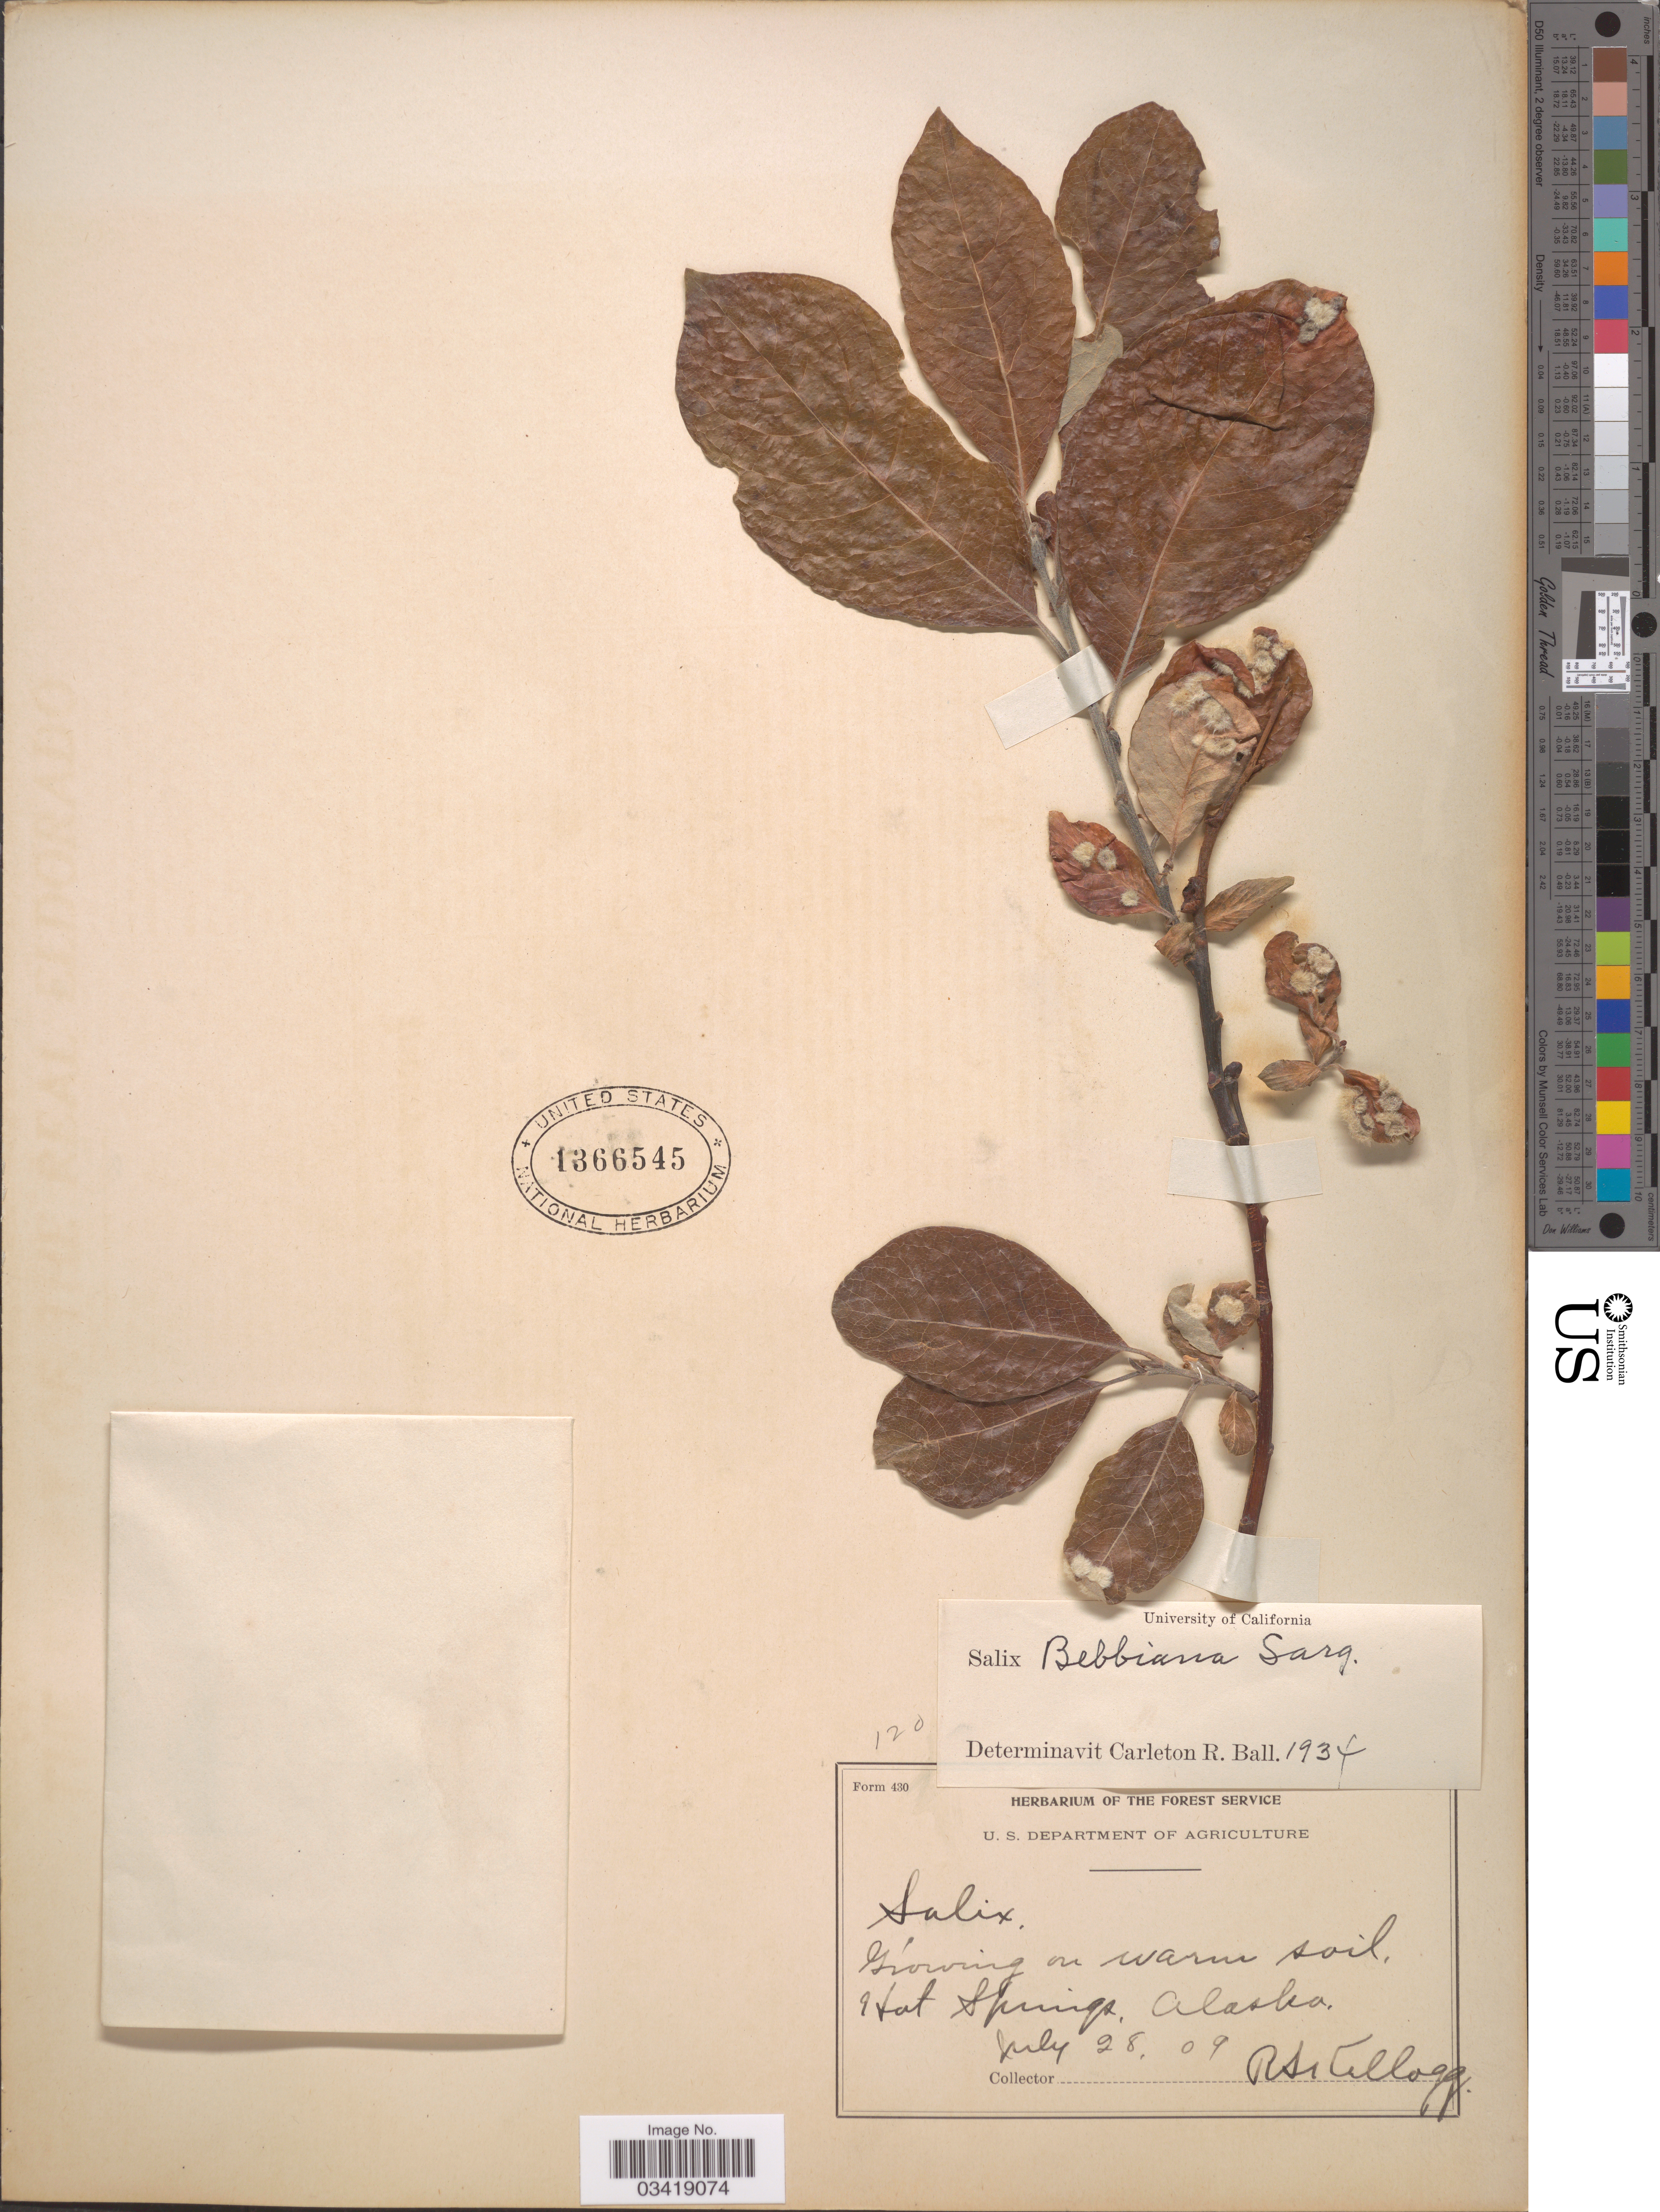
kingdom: Plantae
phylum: Tracheophyta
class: Magnoliopsida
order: Malpighiales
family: Salicaceae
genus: Salix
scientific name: Salix bebbiana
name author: Sarg.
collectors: R. Kellogg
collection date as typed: Transcribed d/m/y: 28/7/9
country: United States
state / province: Alaska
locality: Growing on warm soil, Hot Springs.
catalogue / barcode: US 1366545